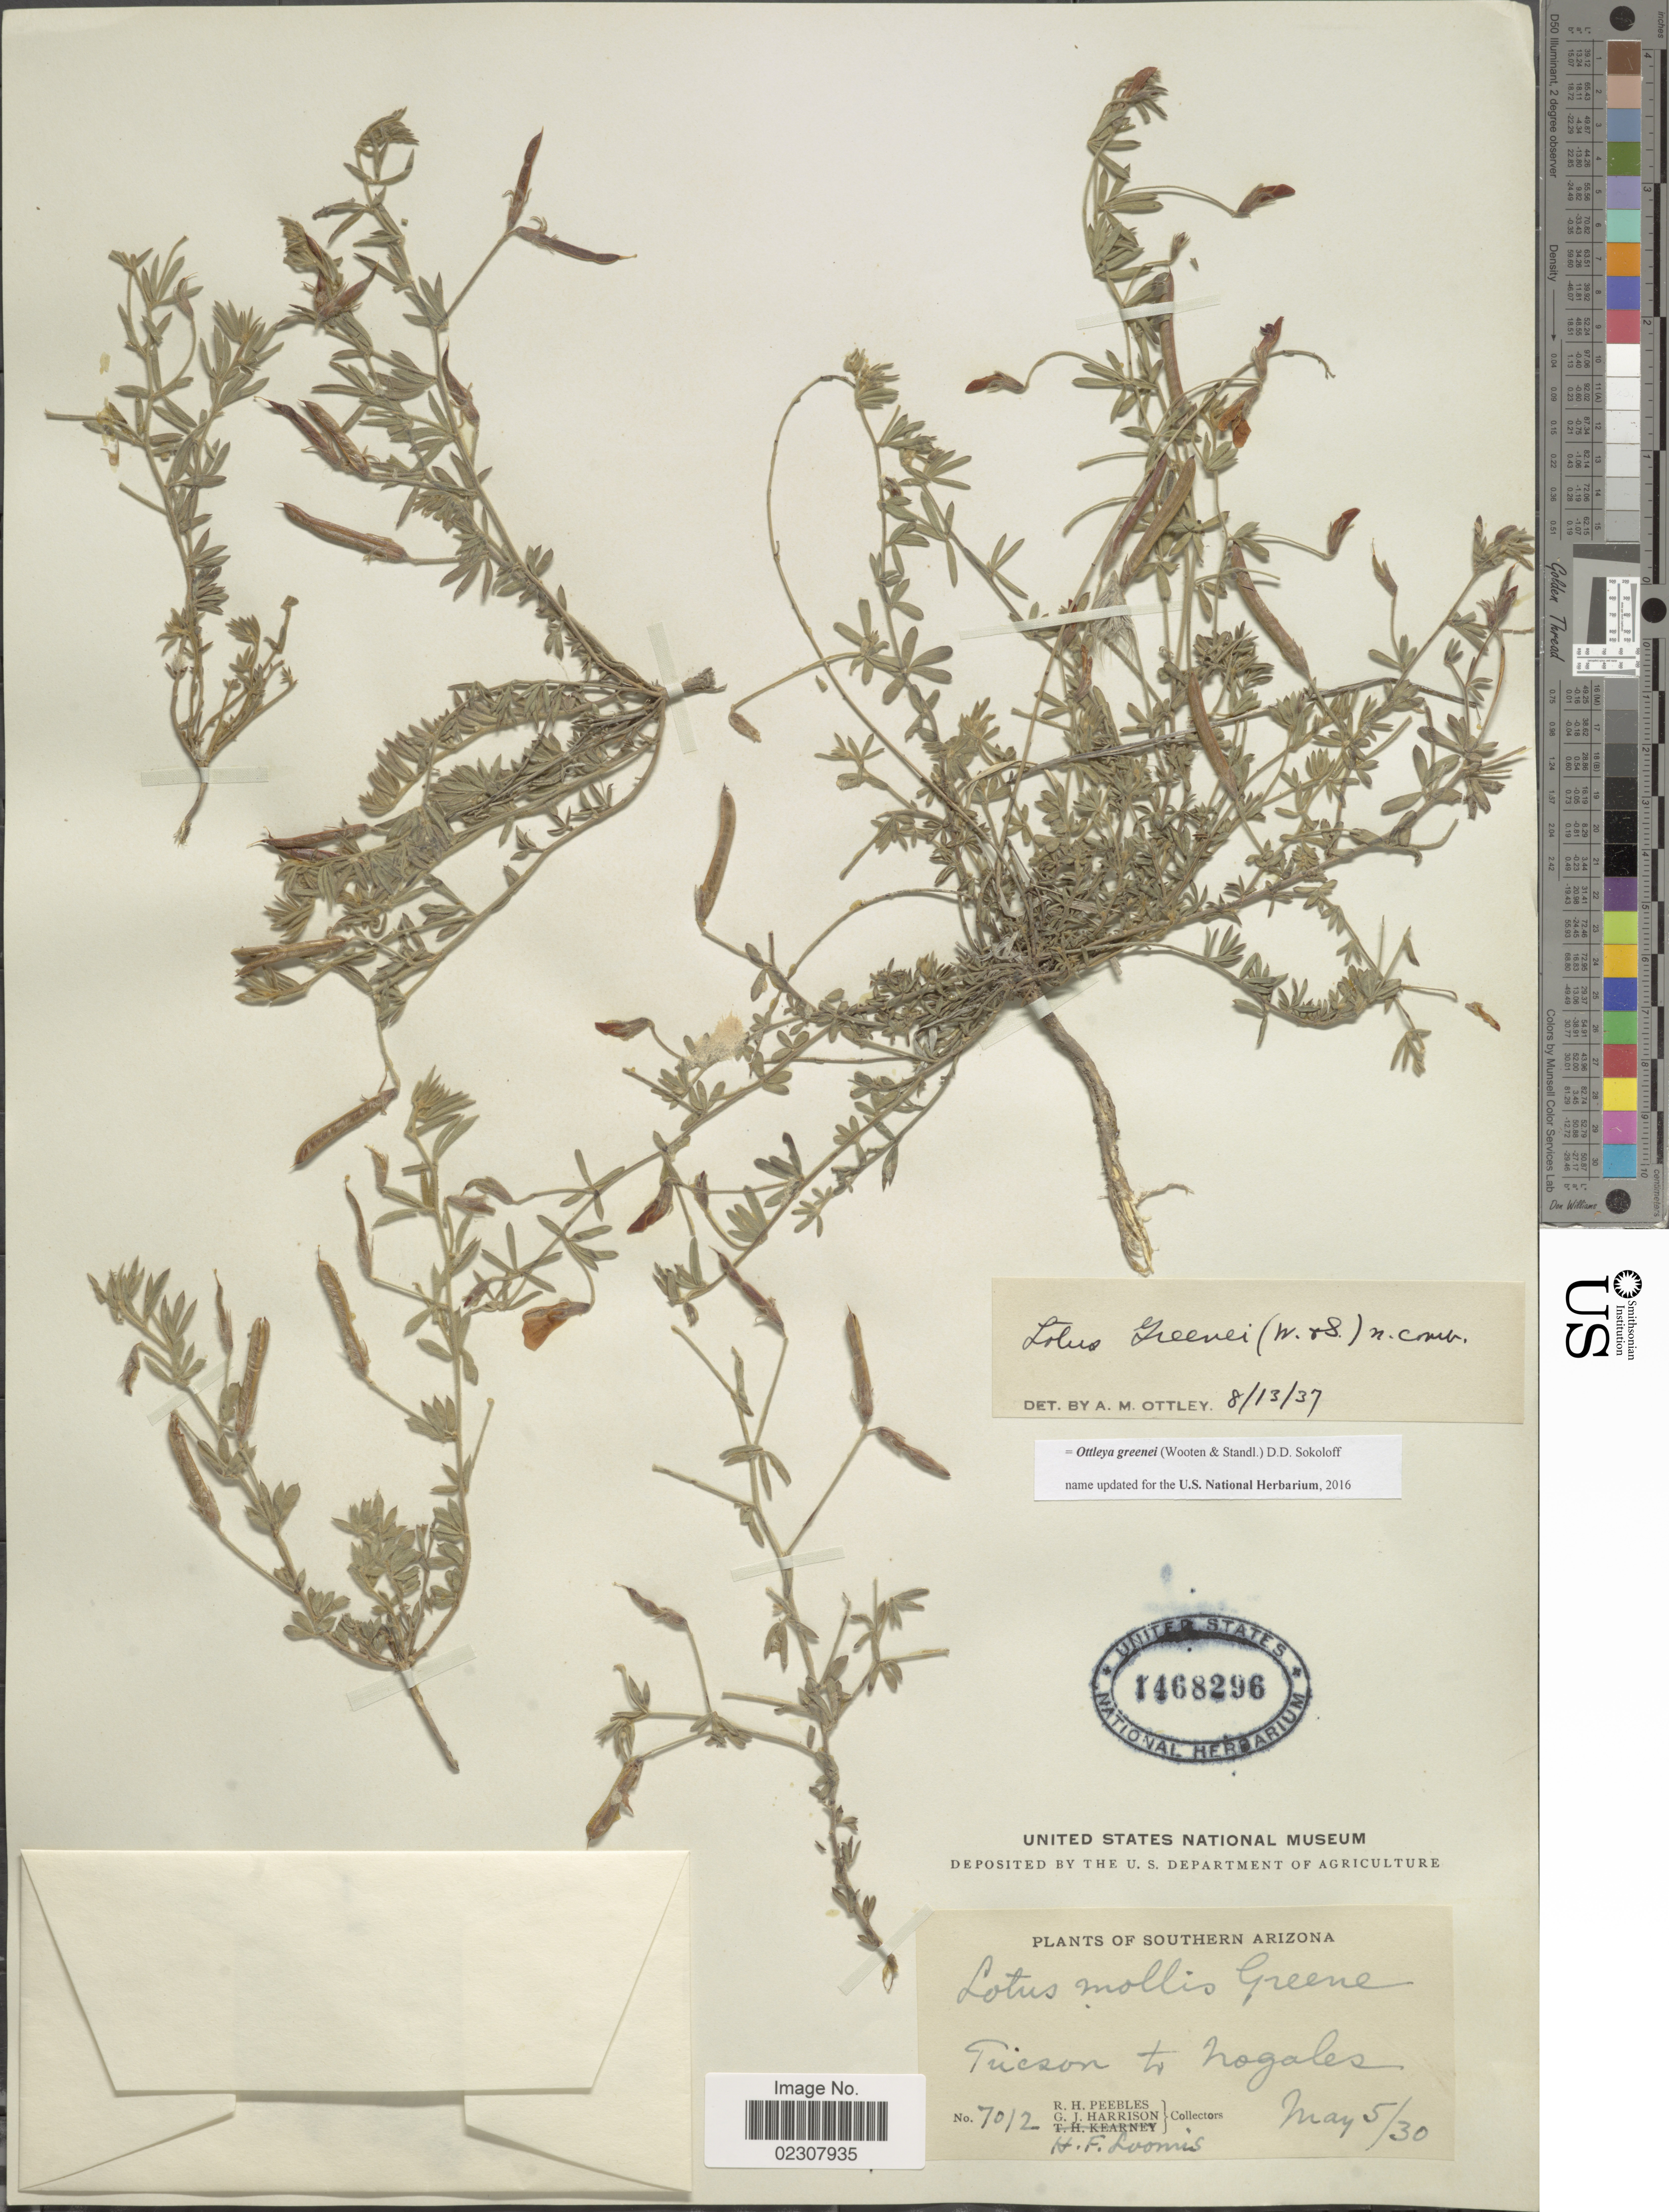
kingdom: Plantae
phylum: Tracheophyta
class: Magnoliopsida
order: Fabales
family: Fabaceae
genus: Ottleya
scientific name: Ottleya greenei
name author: (Wooten & Standl.) D.D. Sokoloff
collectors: R. H. Peebles, G. J. Harrison & H. F. Loomis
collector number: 7012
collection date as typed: Transcribed d/m/y: 5/5/30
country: United States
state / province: Arizona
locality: Southern Arizona, Tucson to Nogales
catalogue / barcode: US 1468296